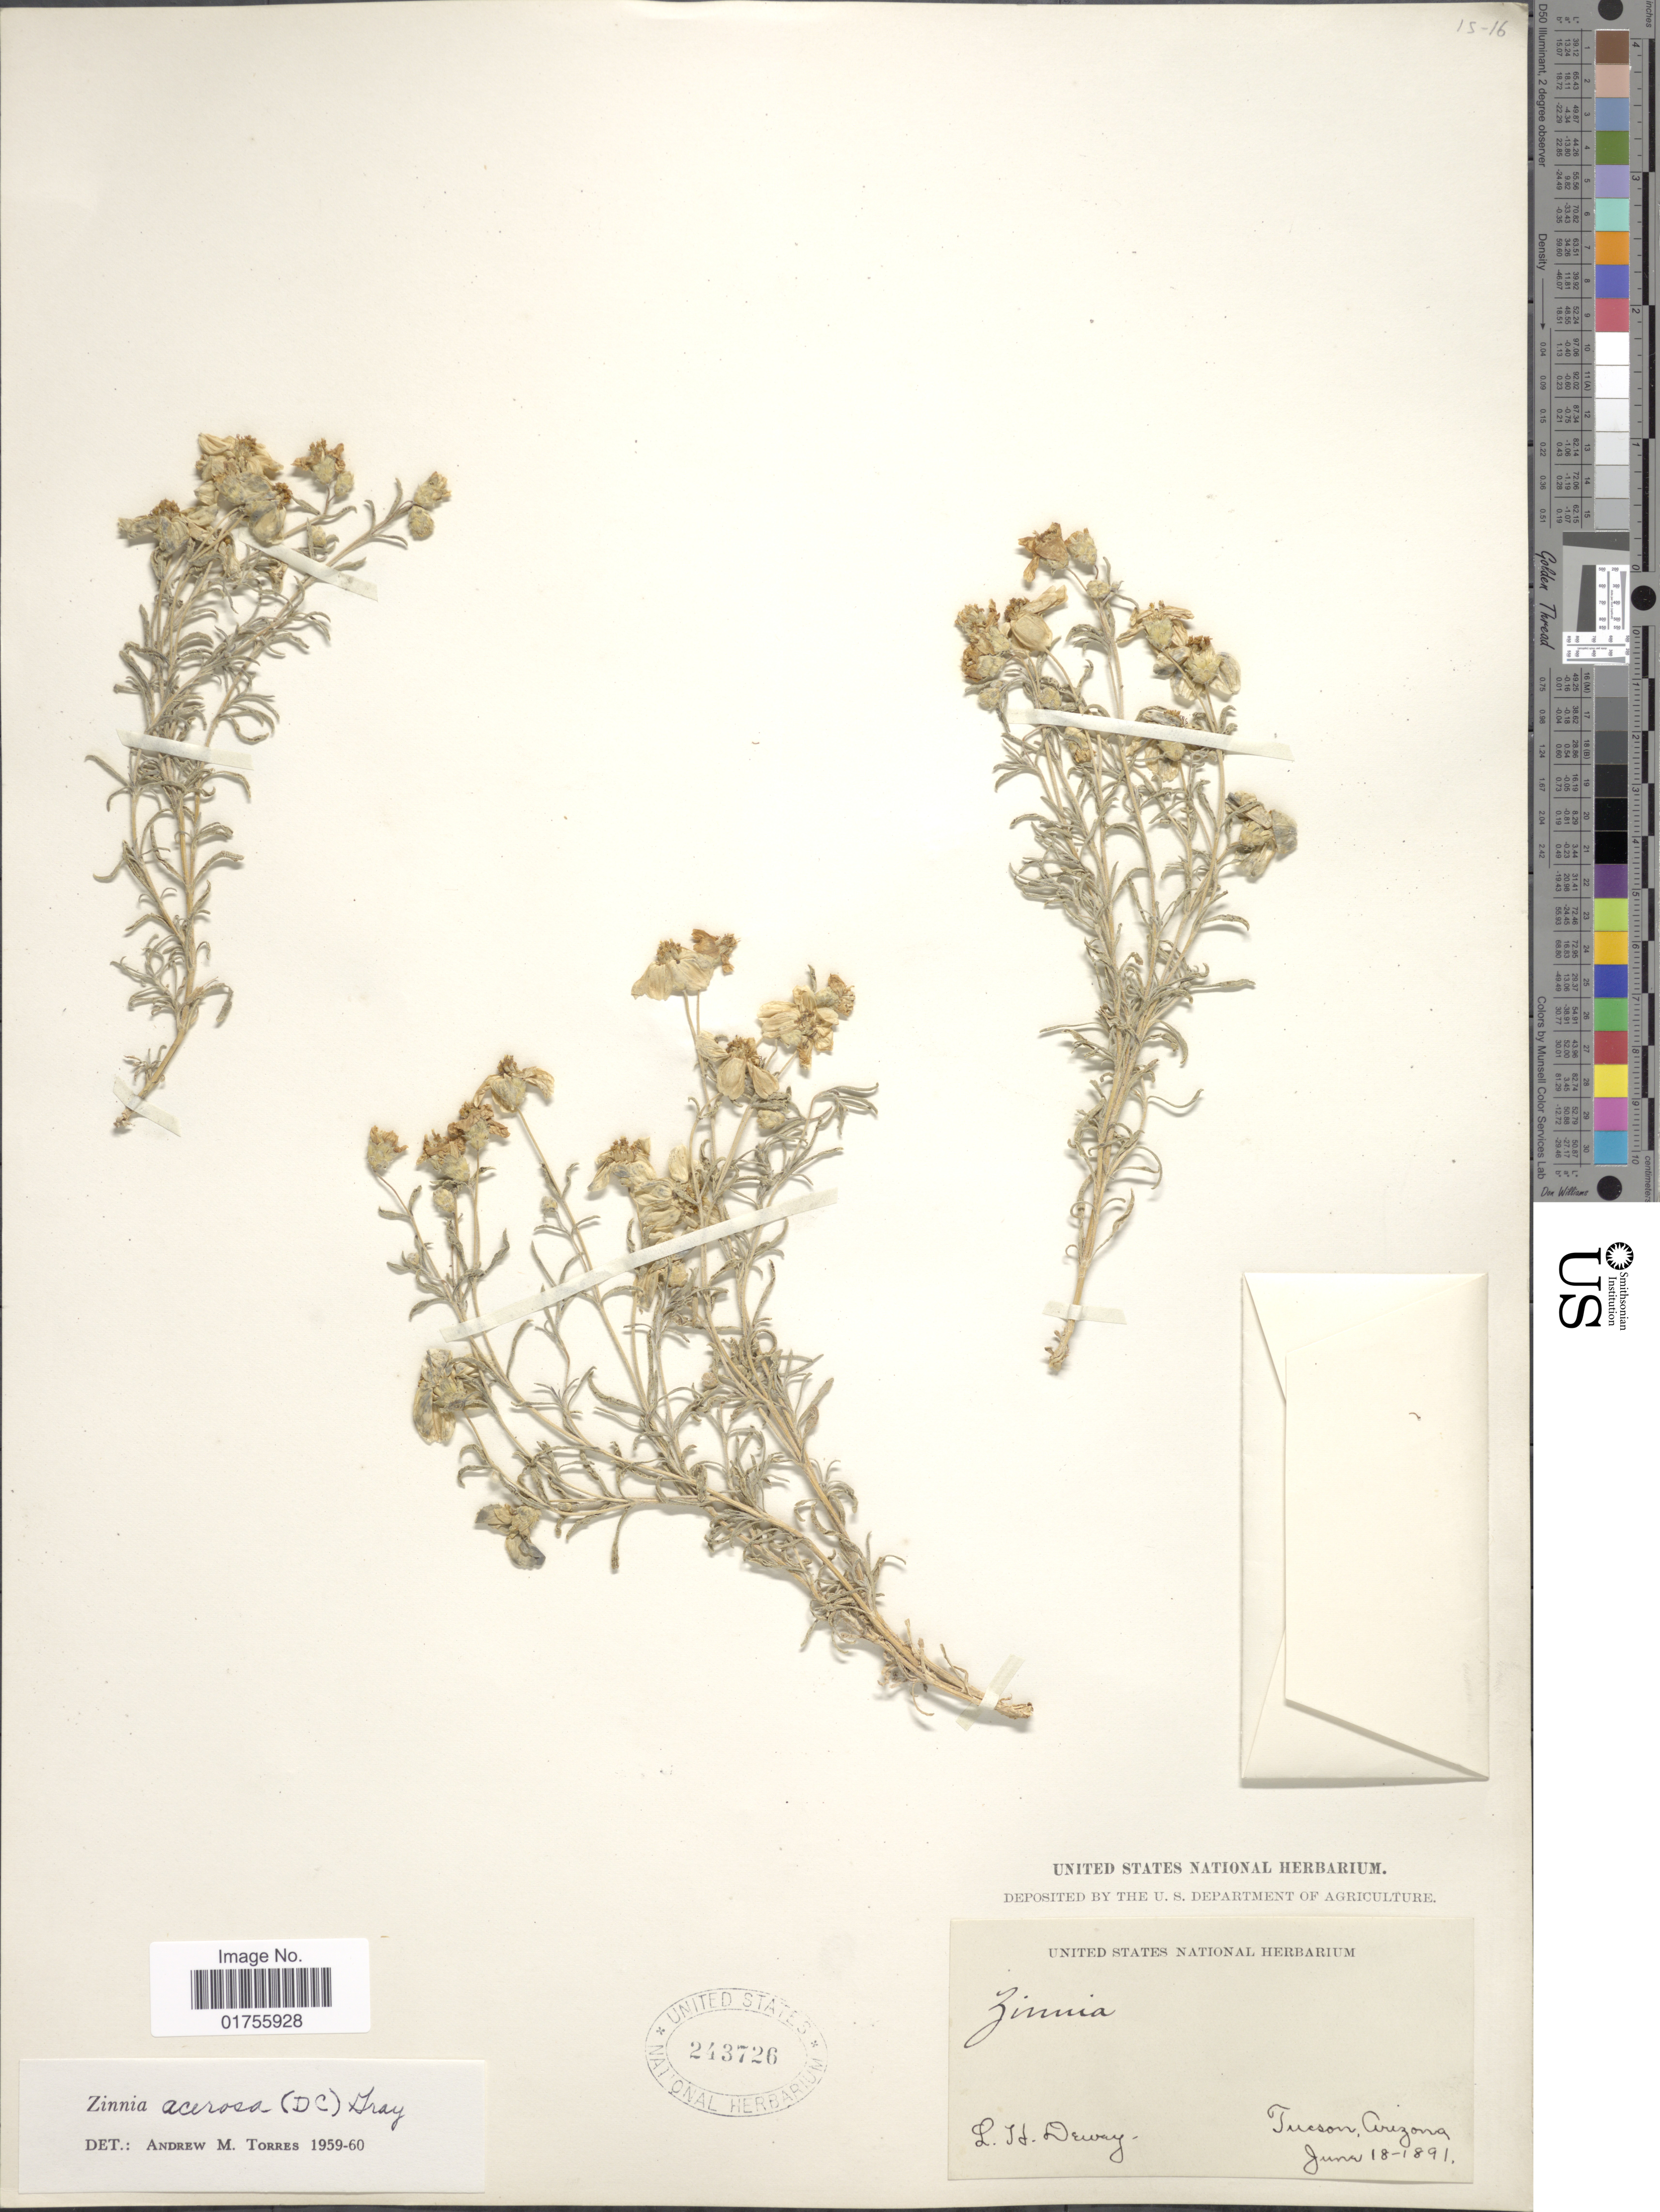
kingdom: Plantae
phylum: Tracheophyta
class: Magnoliopsida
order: Asterales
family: Asteraceae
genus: Zinnia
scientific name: Zinnia acerosa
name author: (DC.) A. Gray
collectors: L. H. Dewey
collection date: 1891-06-18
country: United States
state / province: Arizona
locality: Tucson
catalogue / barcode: US 243726